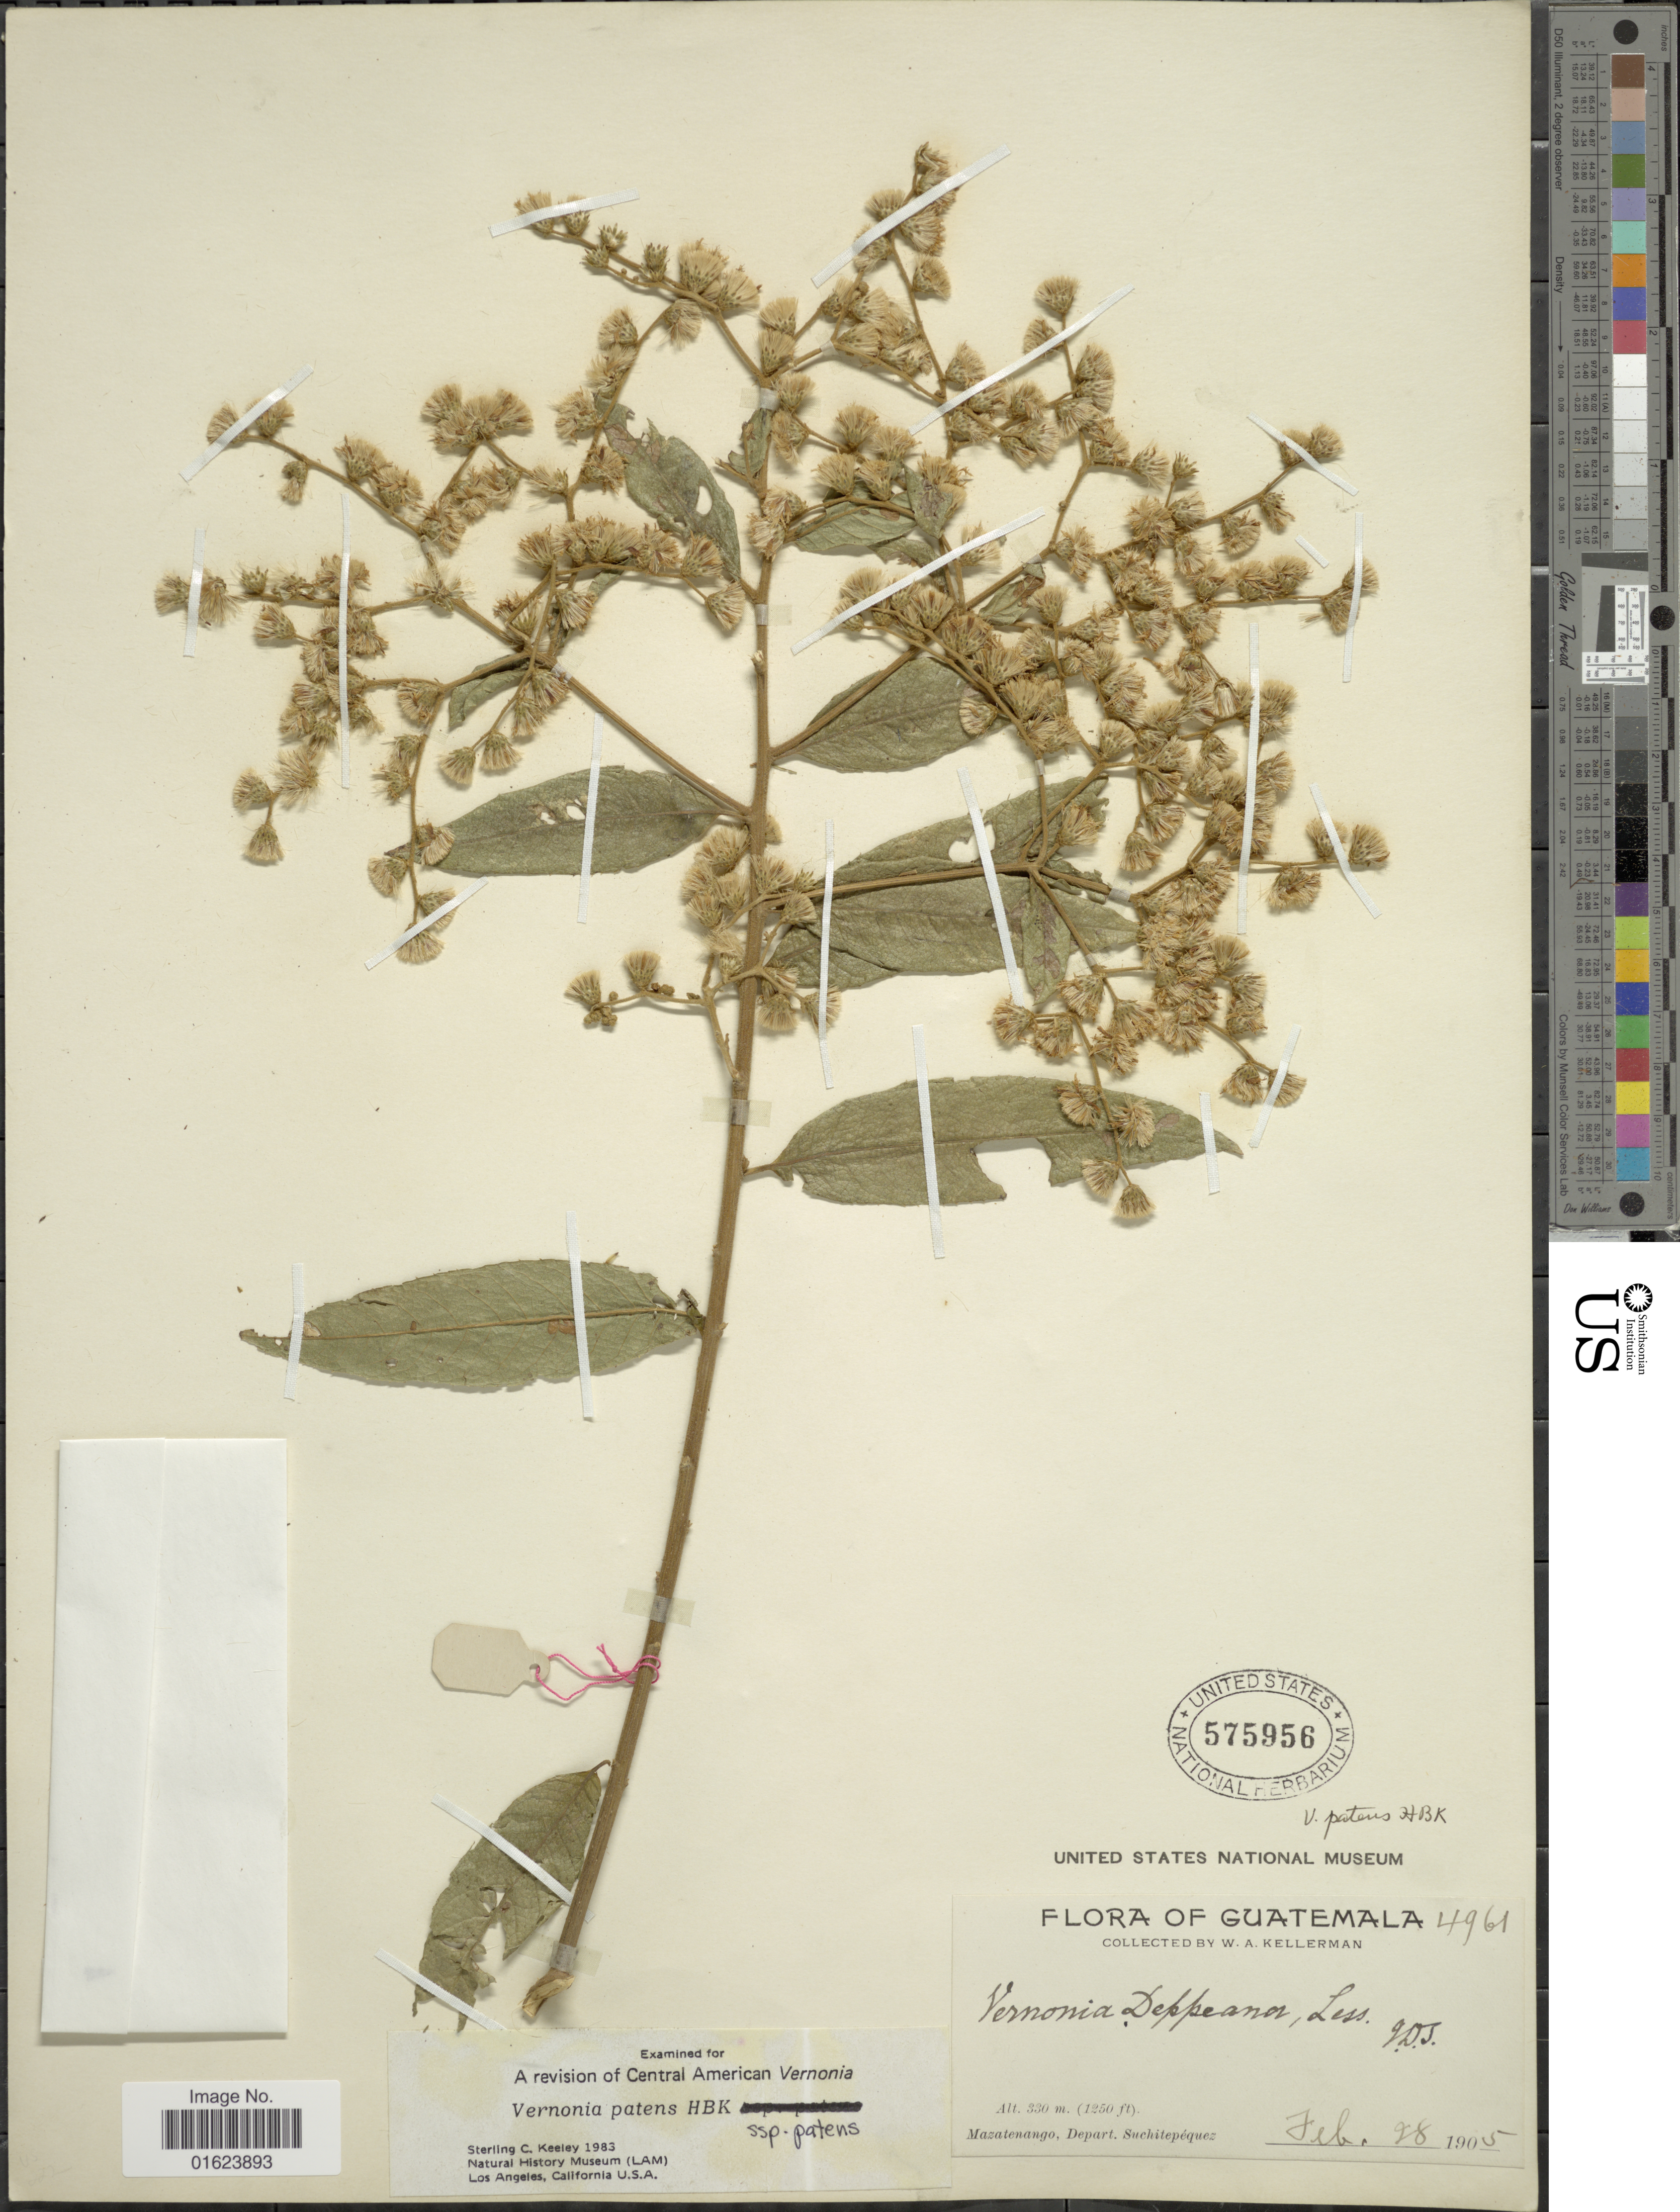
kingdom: Plantae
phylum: Tracheophyta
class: Magnoliopsida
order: Asterales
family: Asteraceae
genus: Vernonanthura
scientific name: Vernonanthura patens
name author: (Kunth) H. Rob.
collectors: W. Kellerman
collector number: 4961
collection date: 1905-02-28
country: Guatemala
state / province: Suchitepéquez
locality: Guatemala, Mazatenango, Depart. Suchitepequez.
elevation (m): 330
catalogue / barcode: US 575956